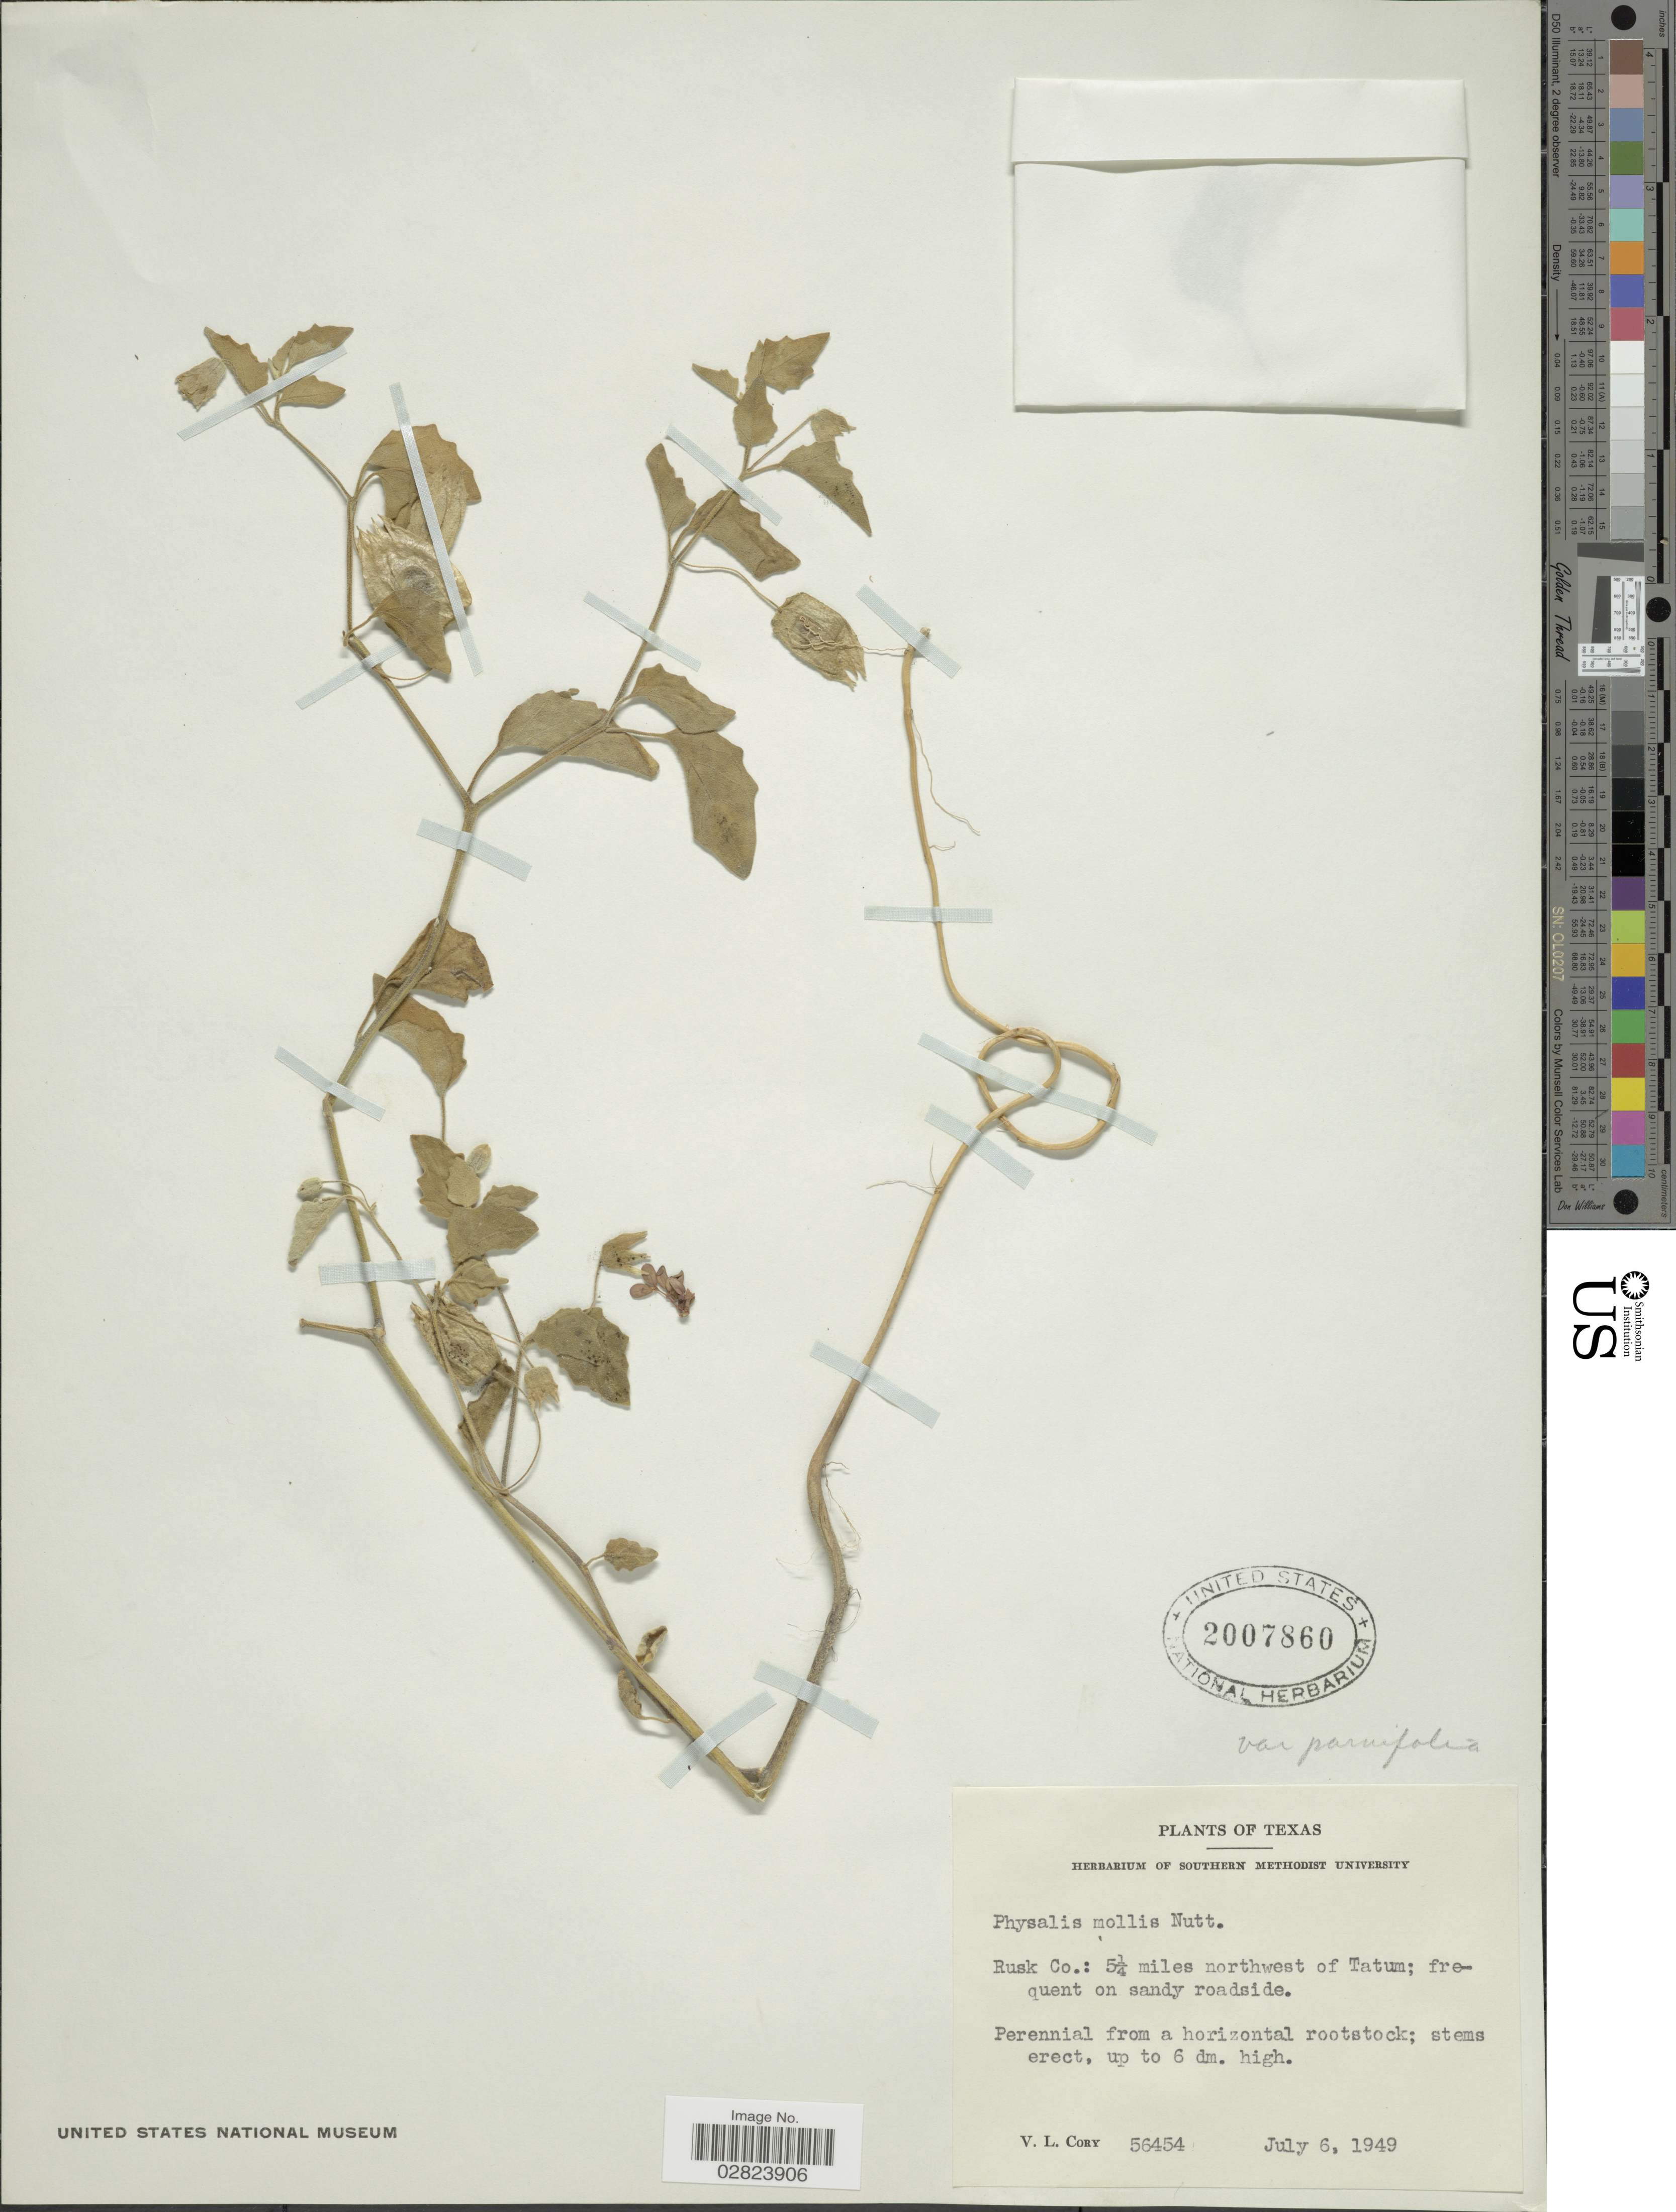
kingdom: Plantae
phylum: Tracheophyta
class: Magnoliopsida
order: Solanales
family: Solanaceae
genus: Physalis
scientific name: Physalis mollis var. parvifolia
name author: Rydb.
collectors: V. Cory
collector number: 56454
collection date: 1949-07-06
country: United States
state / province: Texas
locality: Rusk Co.: 5¼ miles northwest of Tatum.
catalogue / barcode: US 2007860